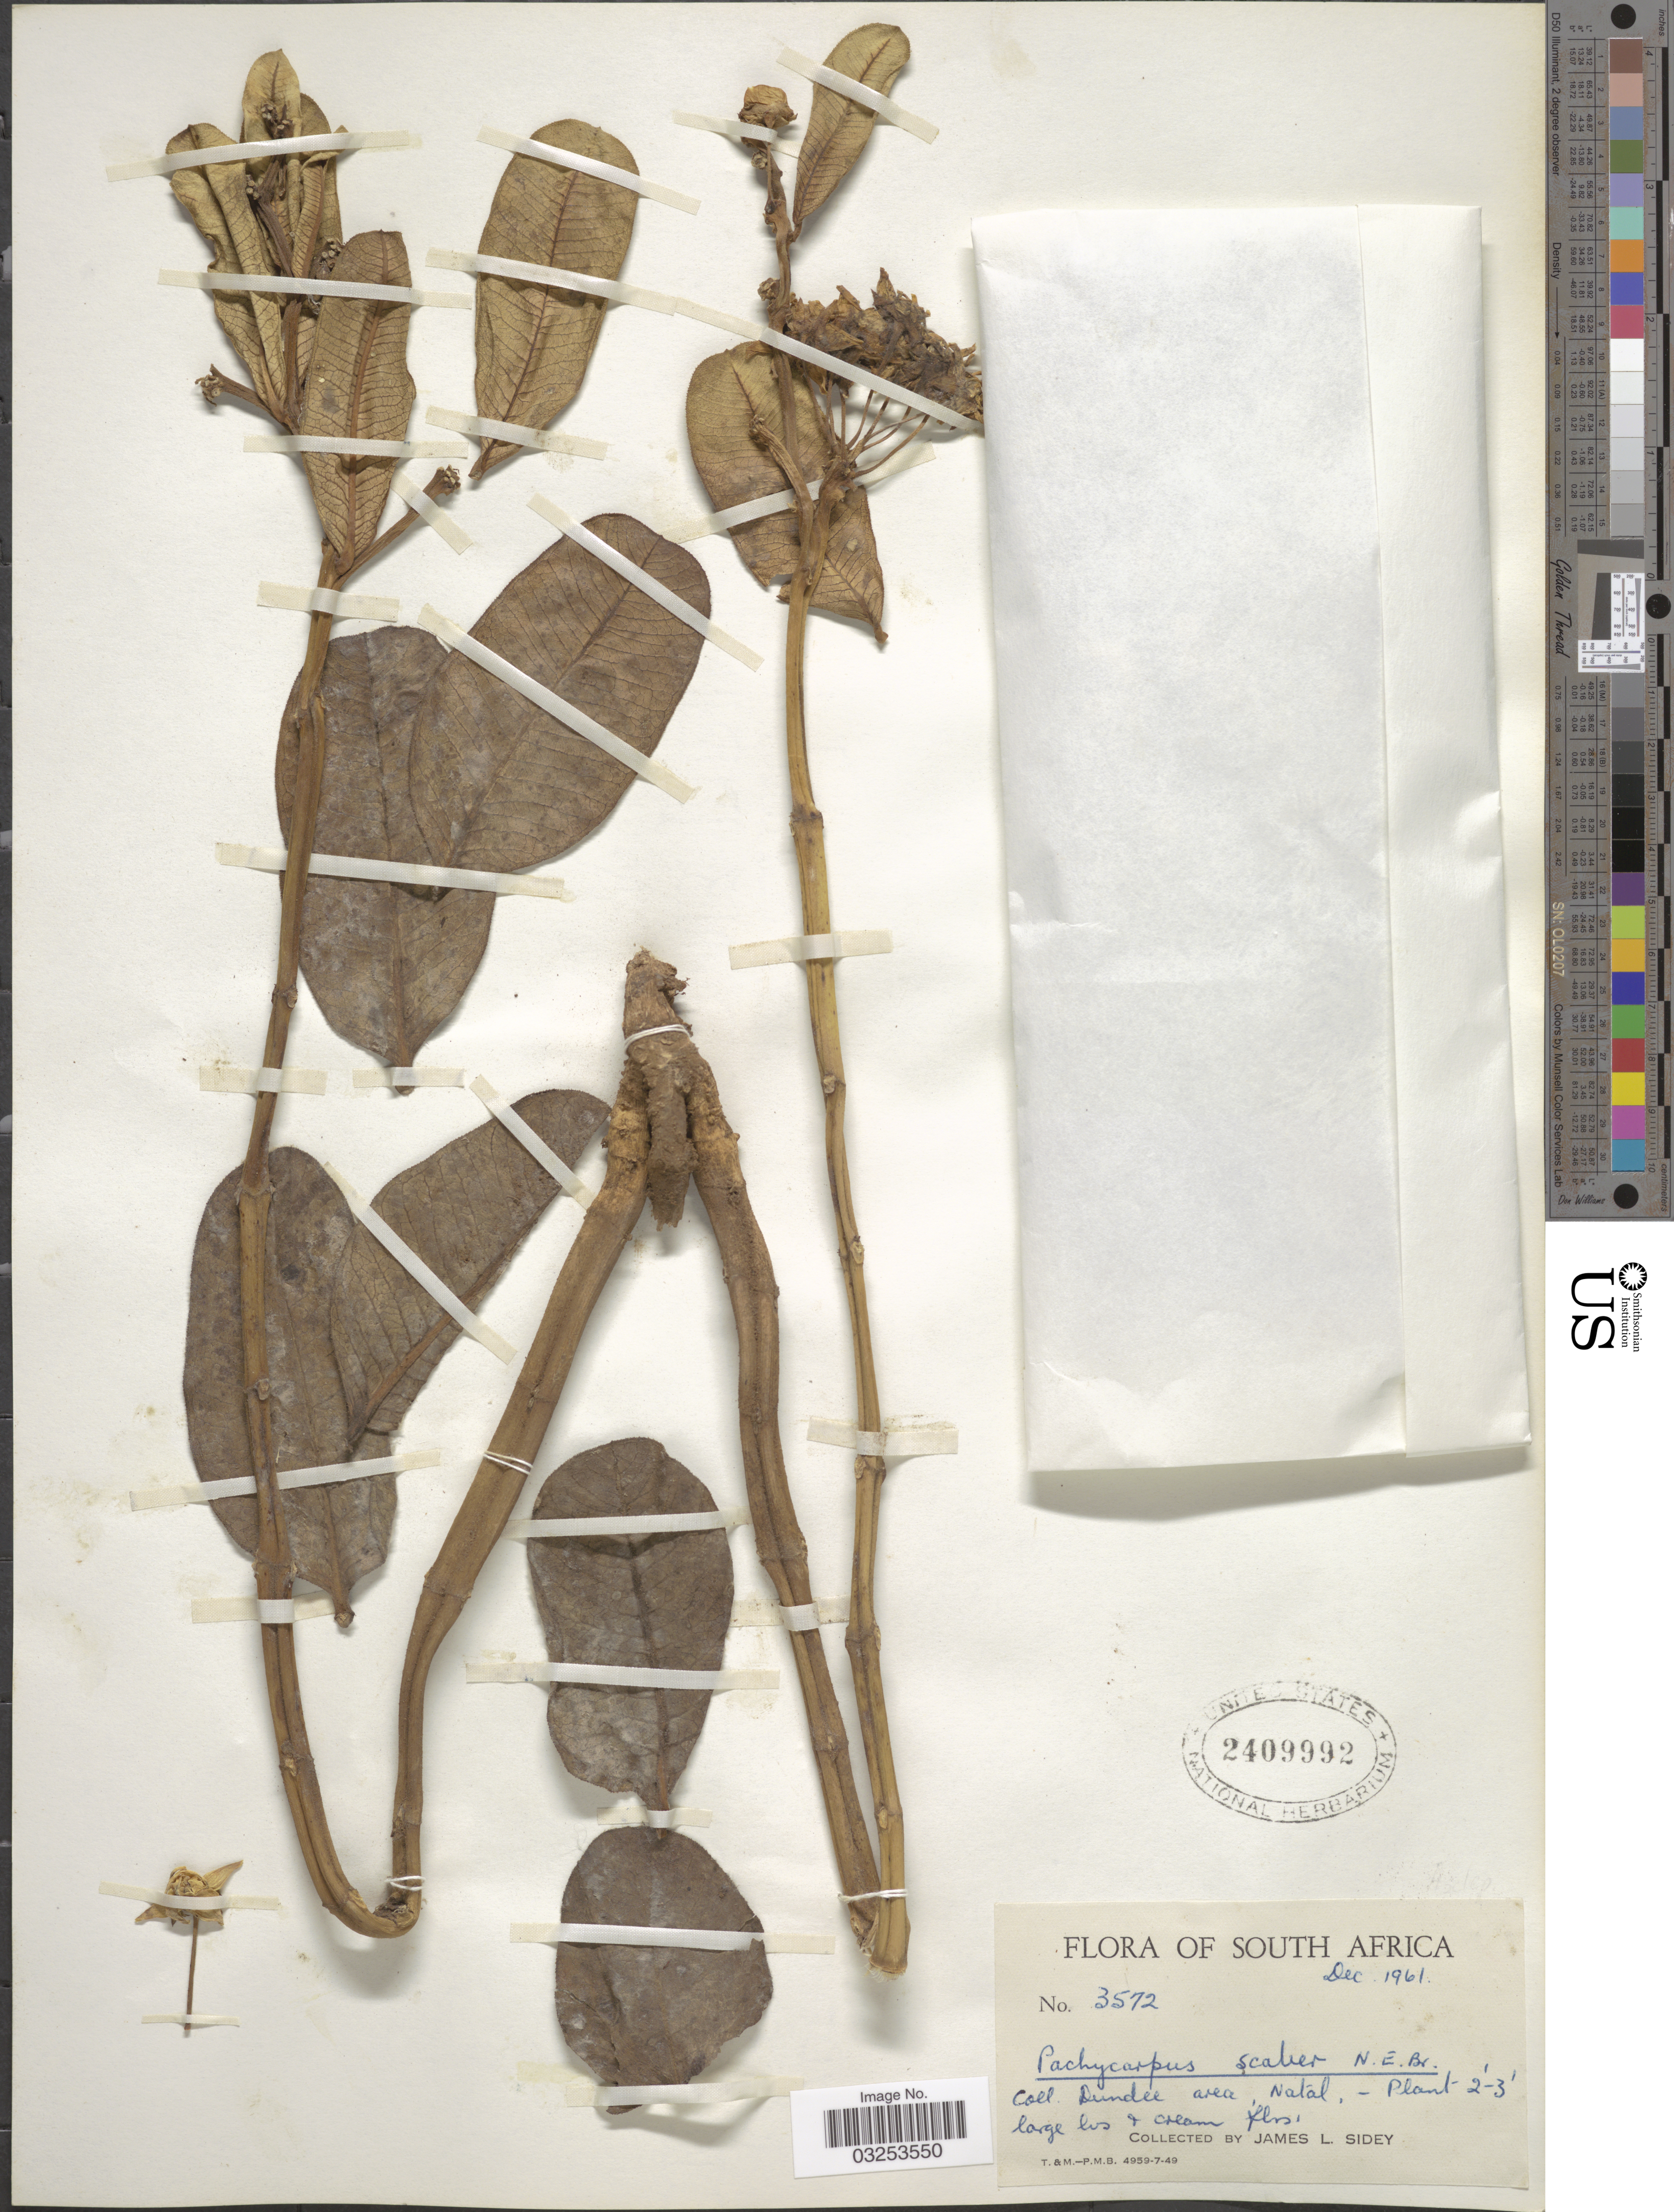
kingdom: Plantae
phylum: Tracheophyta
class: Magnoliopsida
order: Gentianales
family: Apocynaceae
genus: Pachycarpus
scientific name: Pachycarpus scaber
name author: (Harv.) N.E. Br.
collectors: J. L. Sidey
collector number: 3572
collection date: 1961-12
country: South Africa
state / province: KwaZulu-Natal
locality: Dundee area, Natal.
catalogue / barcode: US 2409992